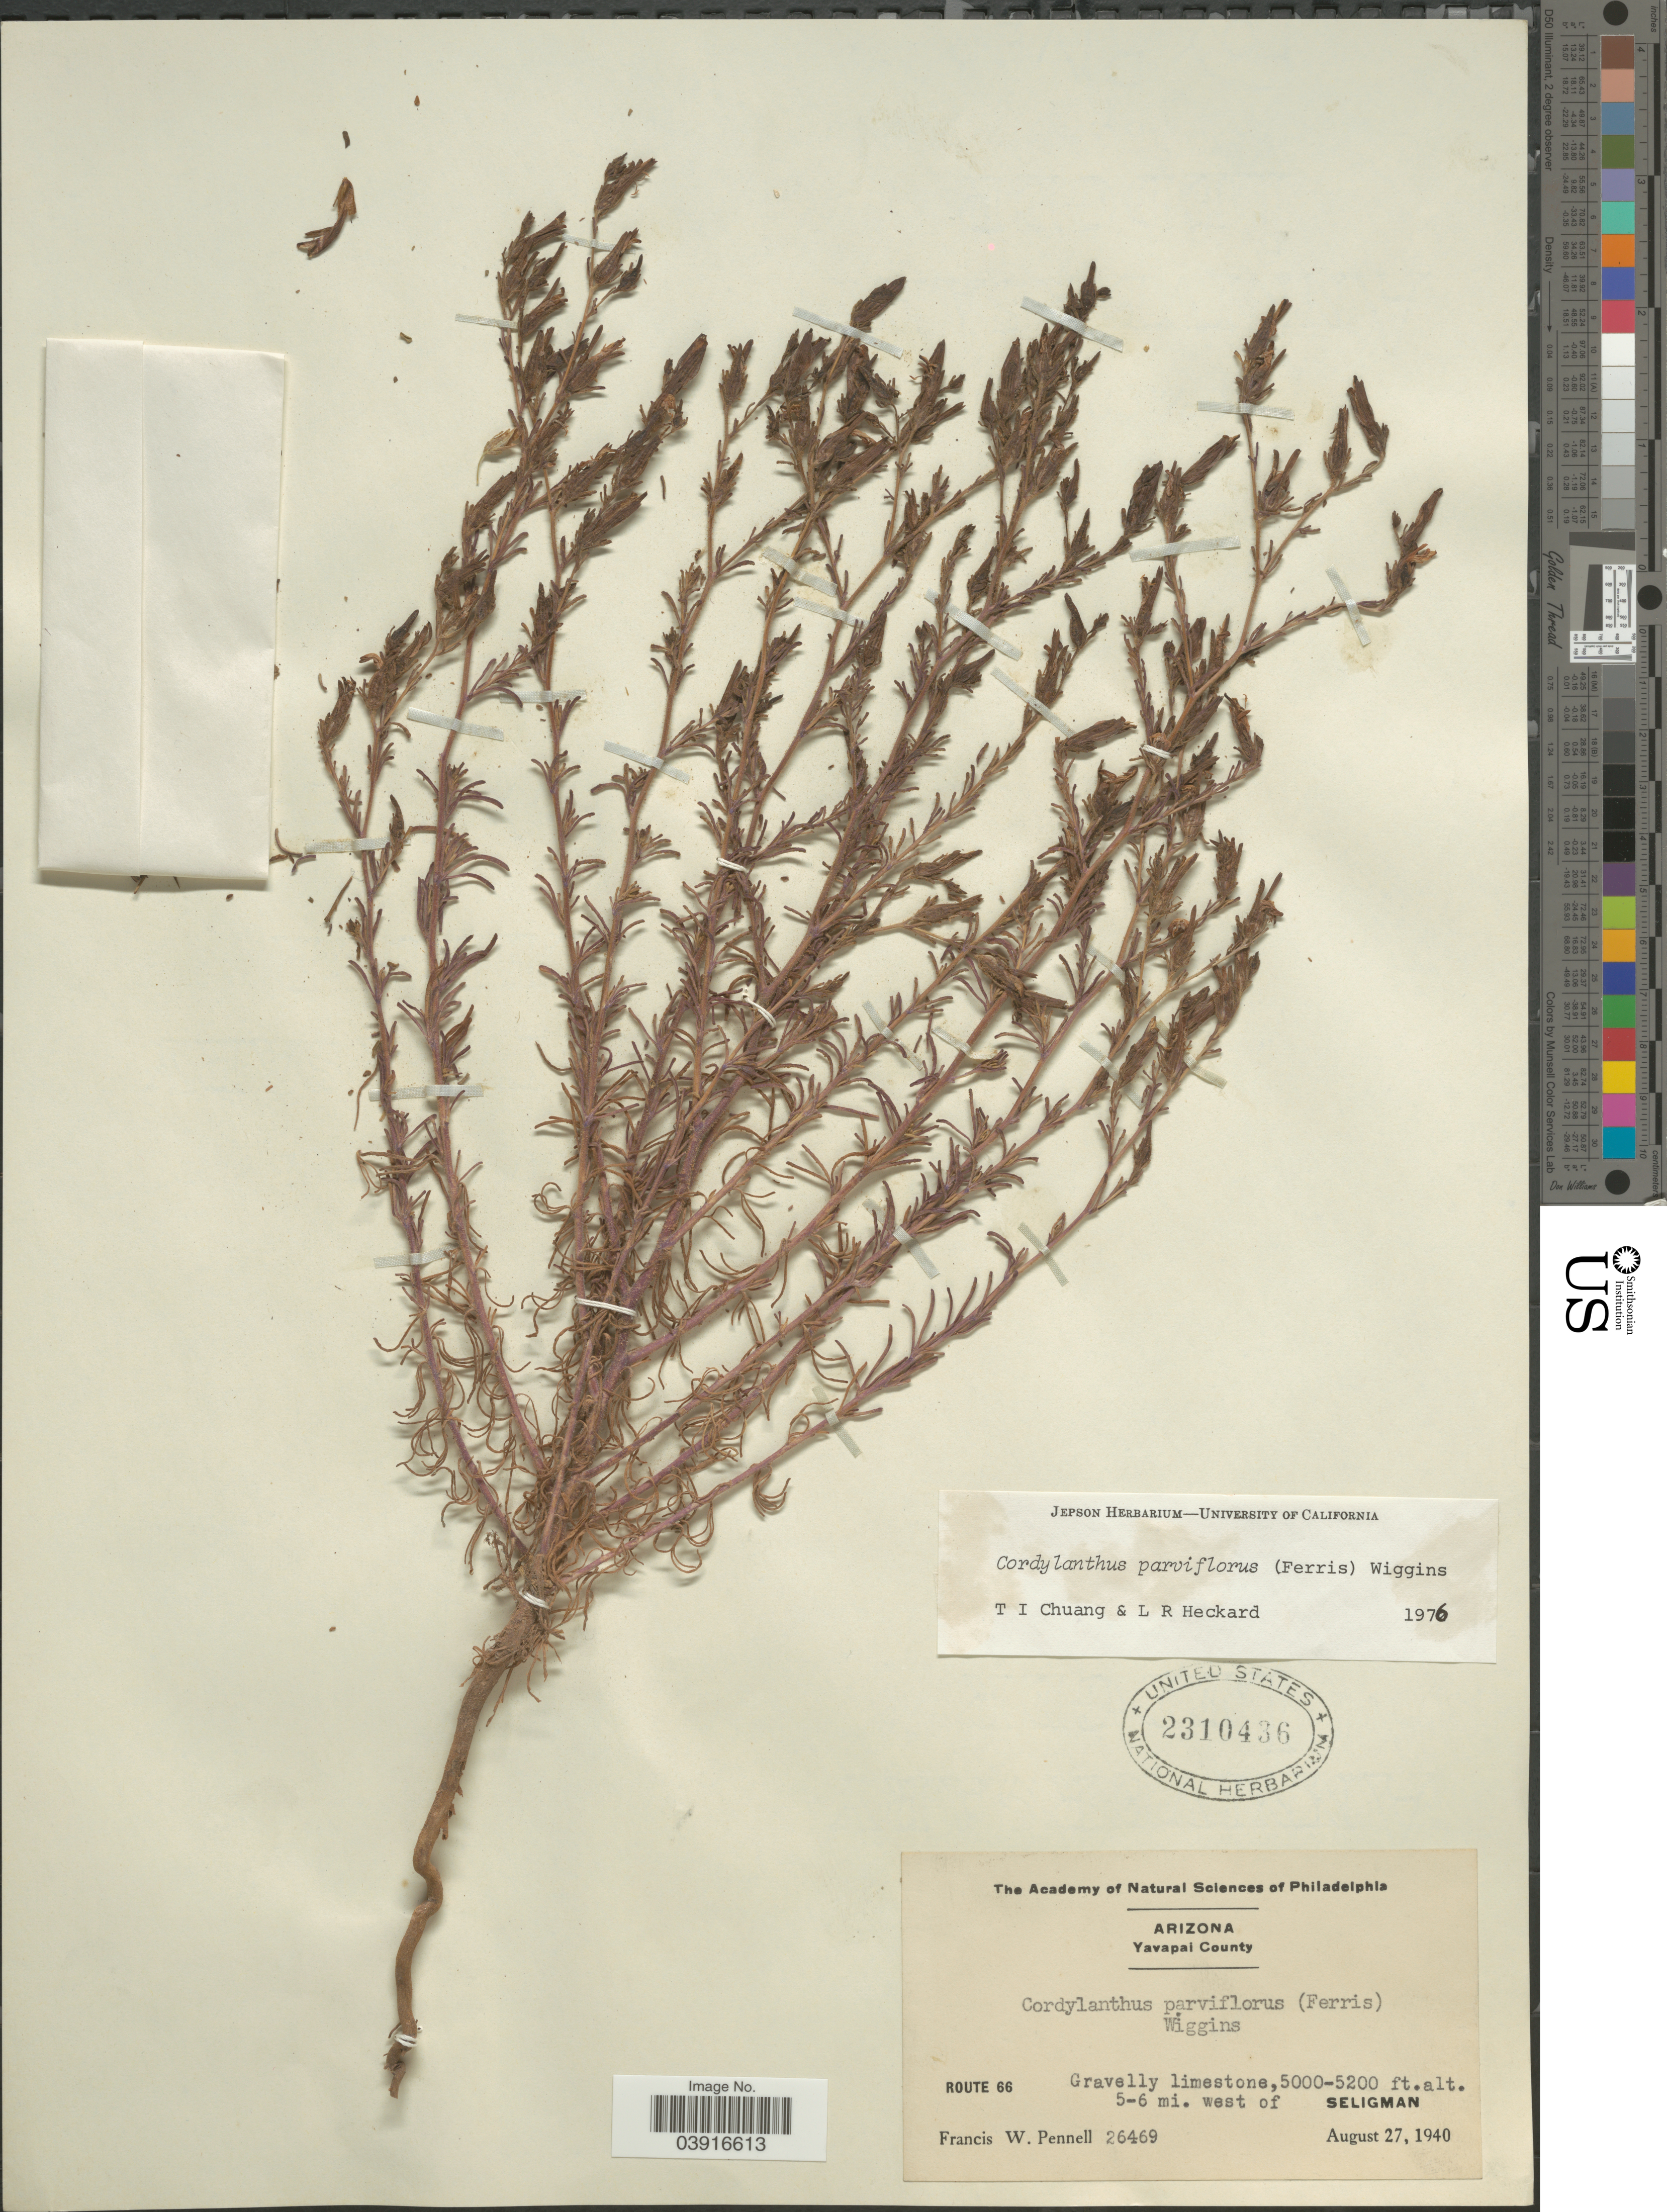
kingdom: Plantae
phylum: Tracheophyta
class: Magnoliopsida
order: Lamiales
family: Orobanchaceae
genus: Cordylanthus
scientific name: Cordylanthus parviflorus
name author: (Ferris) Wiggins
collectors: F. W. Pennell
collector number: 26469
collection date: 1940-08-27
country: United States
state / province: Arizona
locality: Yavapai County. Route 66. 5-6 mi. west of Seligman.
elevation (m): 1524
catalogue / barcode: US 2310436